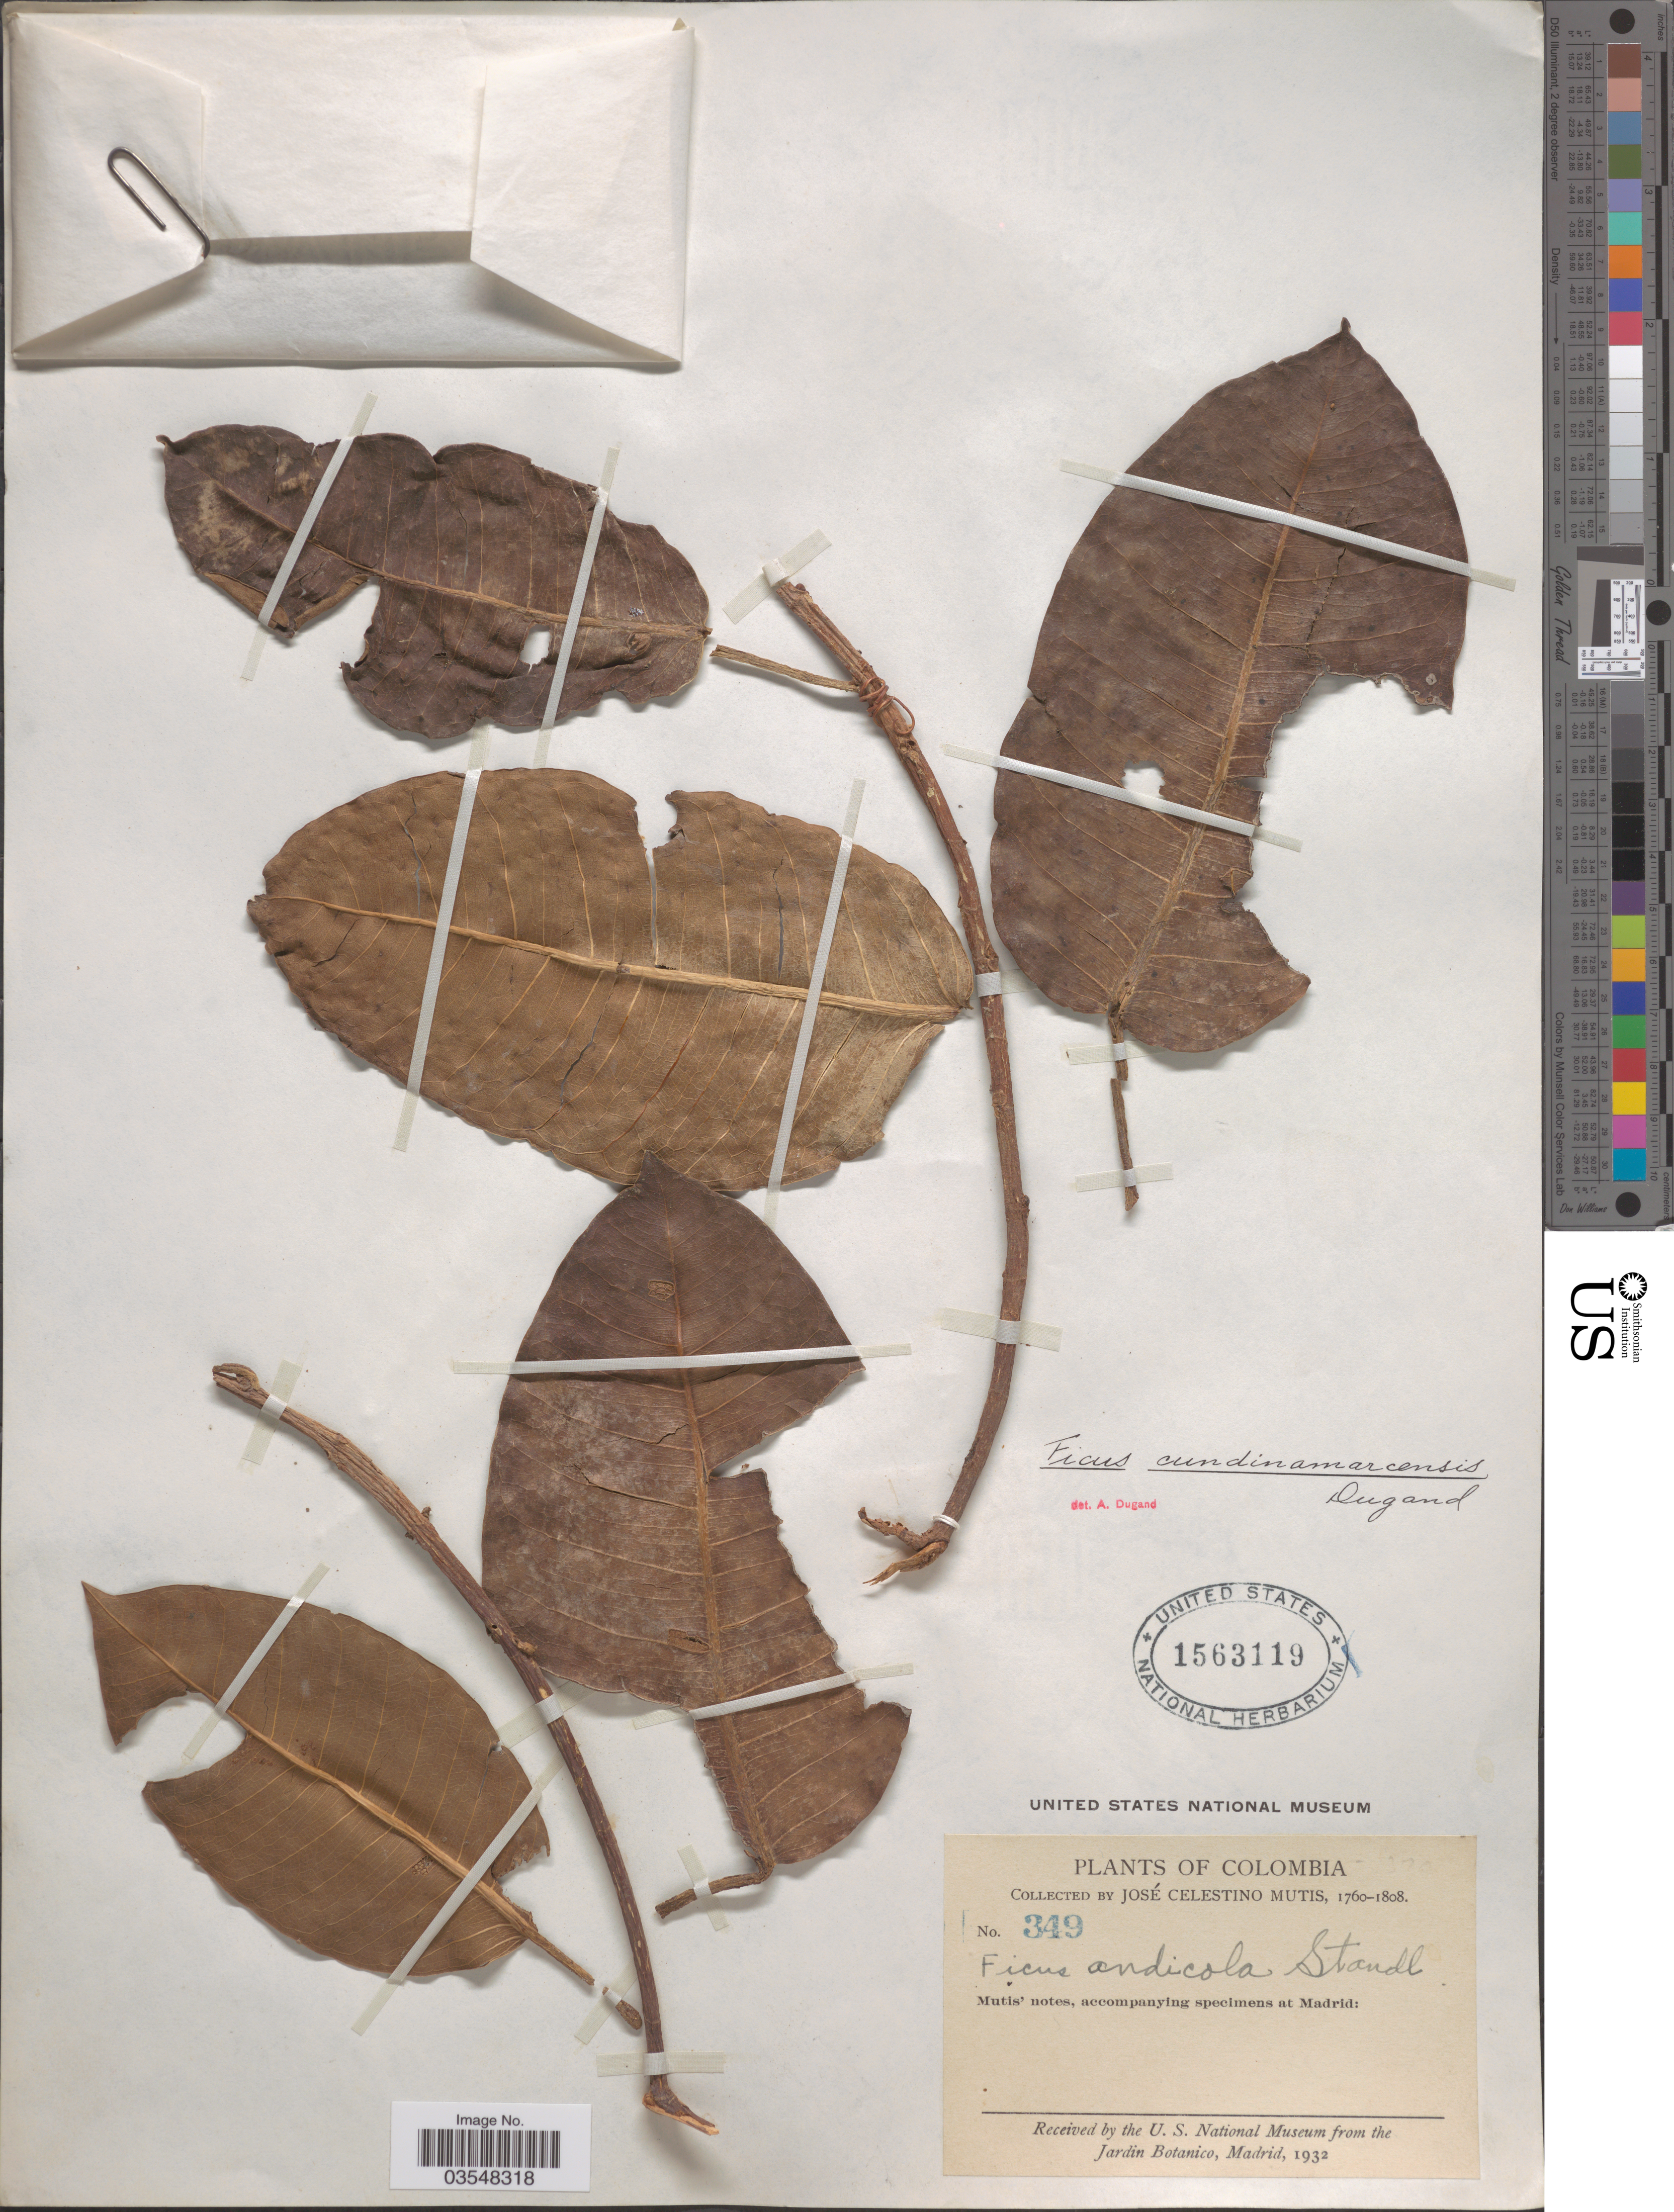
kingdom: Plantae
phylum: Tracheophyta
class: Magnoliopsida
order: Rosales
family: Moraceae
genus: Ficus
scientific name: Ficus cundinamarcensis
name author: Dugand G.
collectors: J. C. B. Mutis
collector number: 349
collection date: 1760/1808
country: Colombia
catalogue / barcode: US 1563119